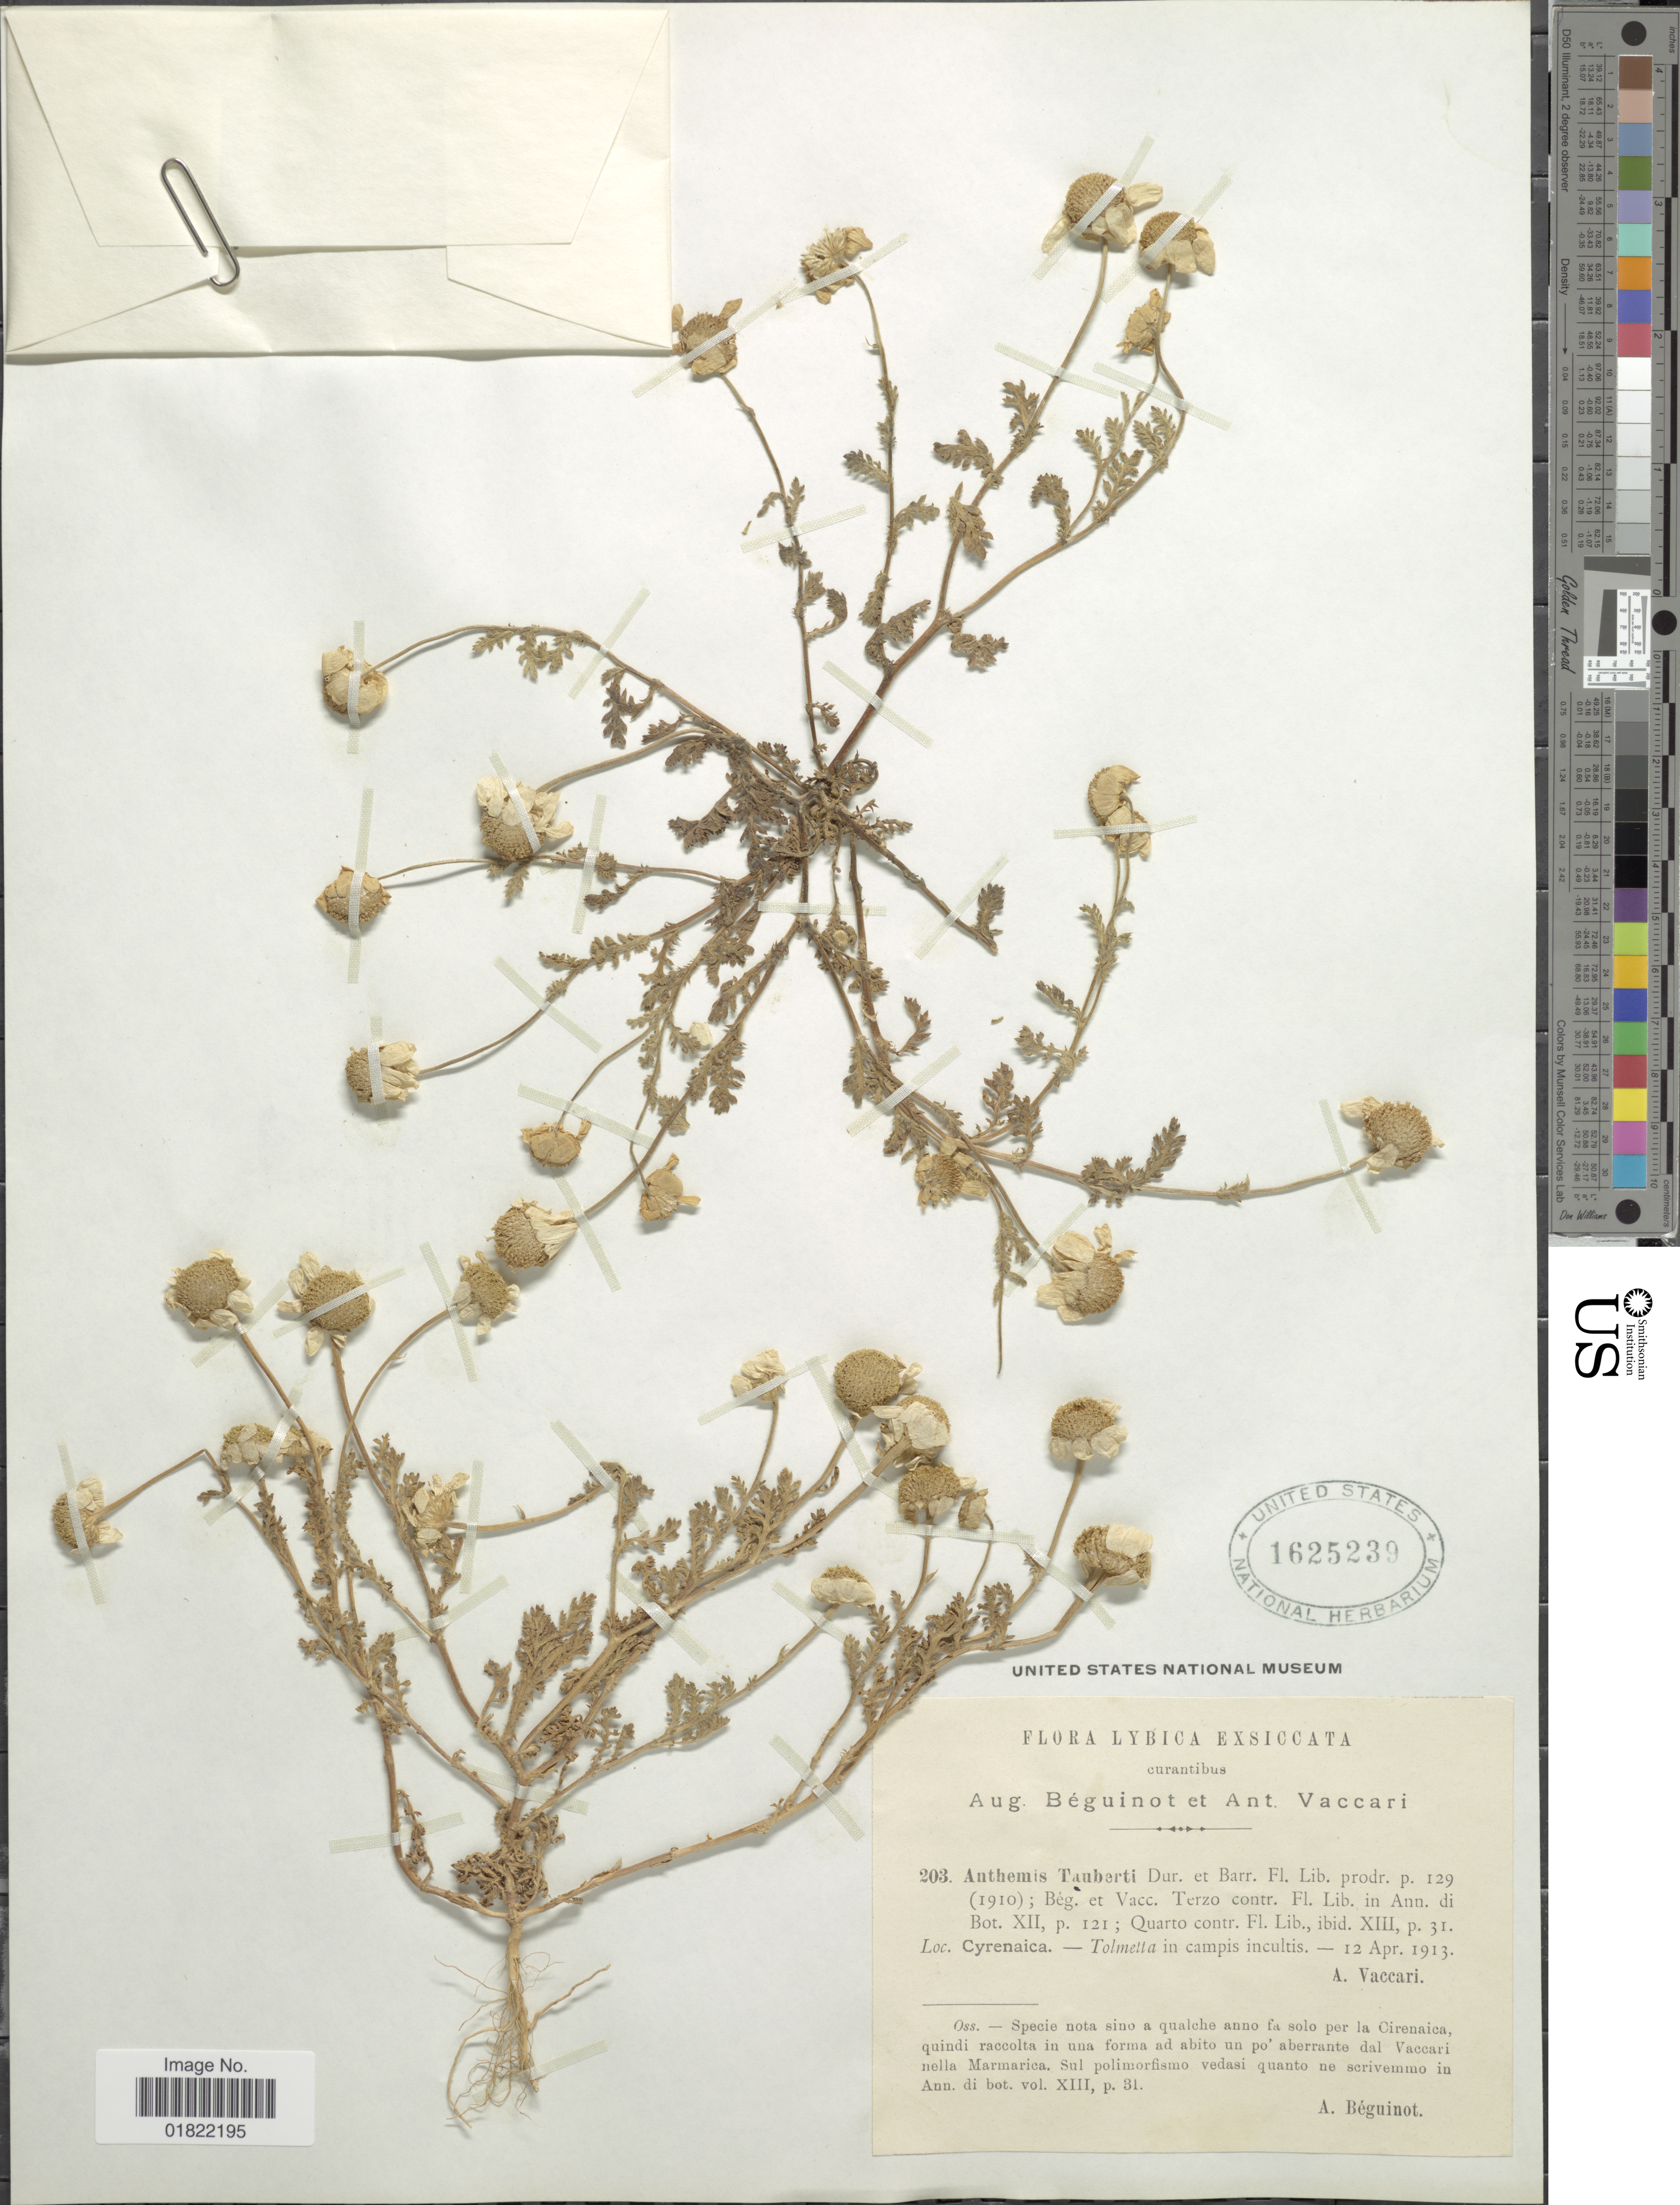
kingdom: Plantae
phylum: Tracheophyta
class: Magnoliopsida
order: Asterales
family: Asteraceae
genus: Anthemis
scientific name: Anthemis taubertii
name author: Durand & Barratte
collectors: A. Béguinot & A. Vaccari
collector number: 203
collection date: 1913-04-12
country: Libya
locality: Lybica Exsiccata, Cyrenaica, Tolmetta in campis incultis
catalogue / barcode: US 1625239